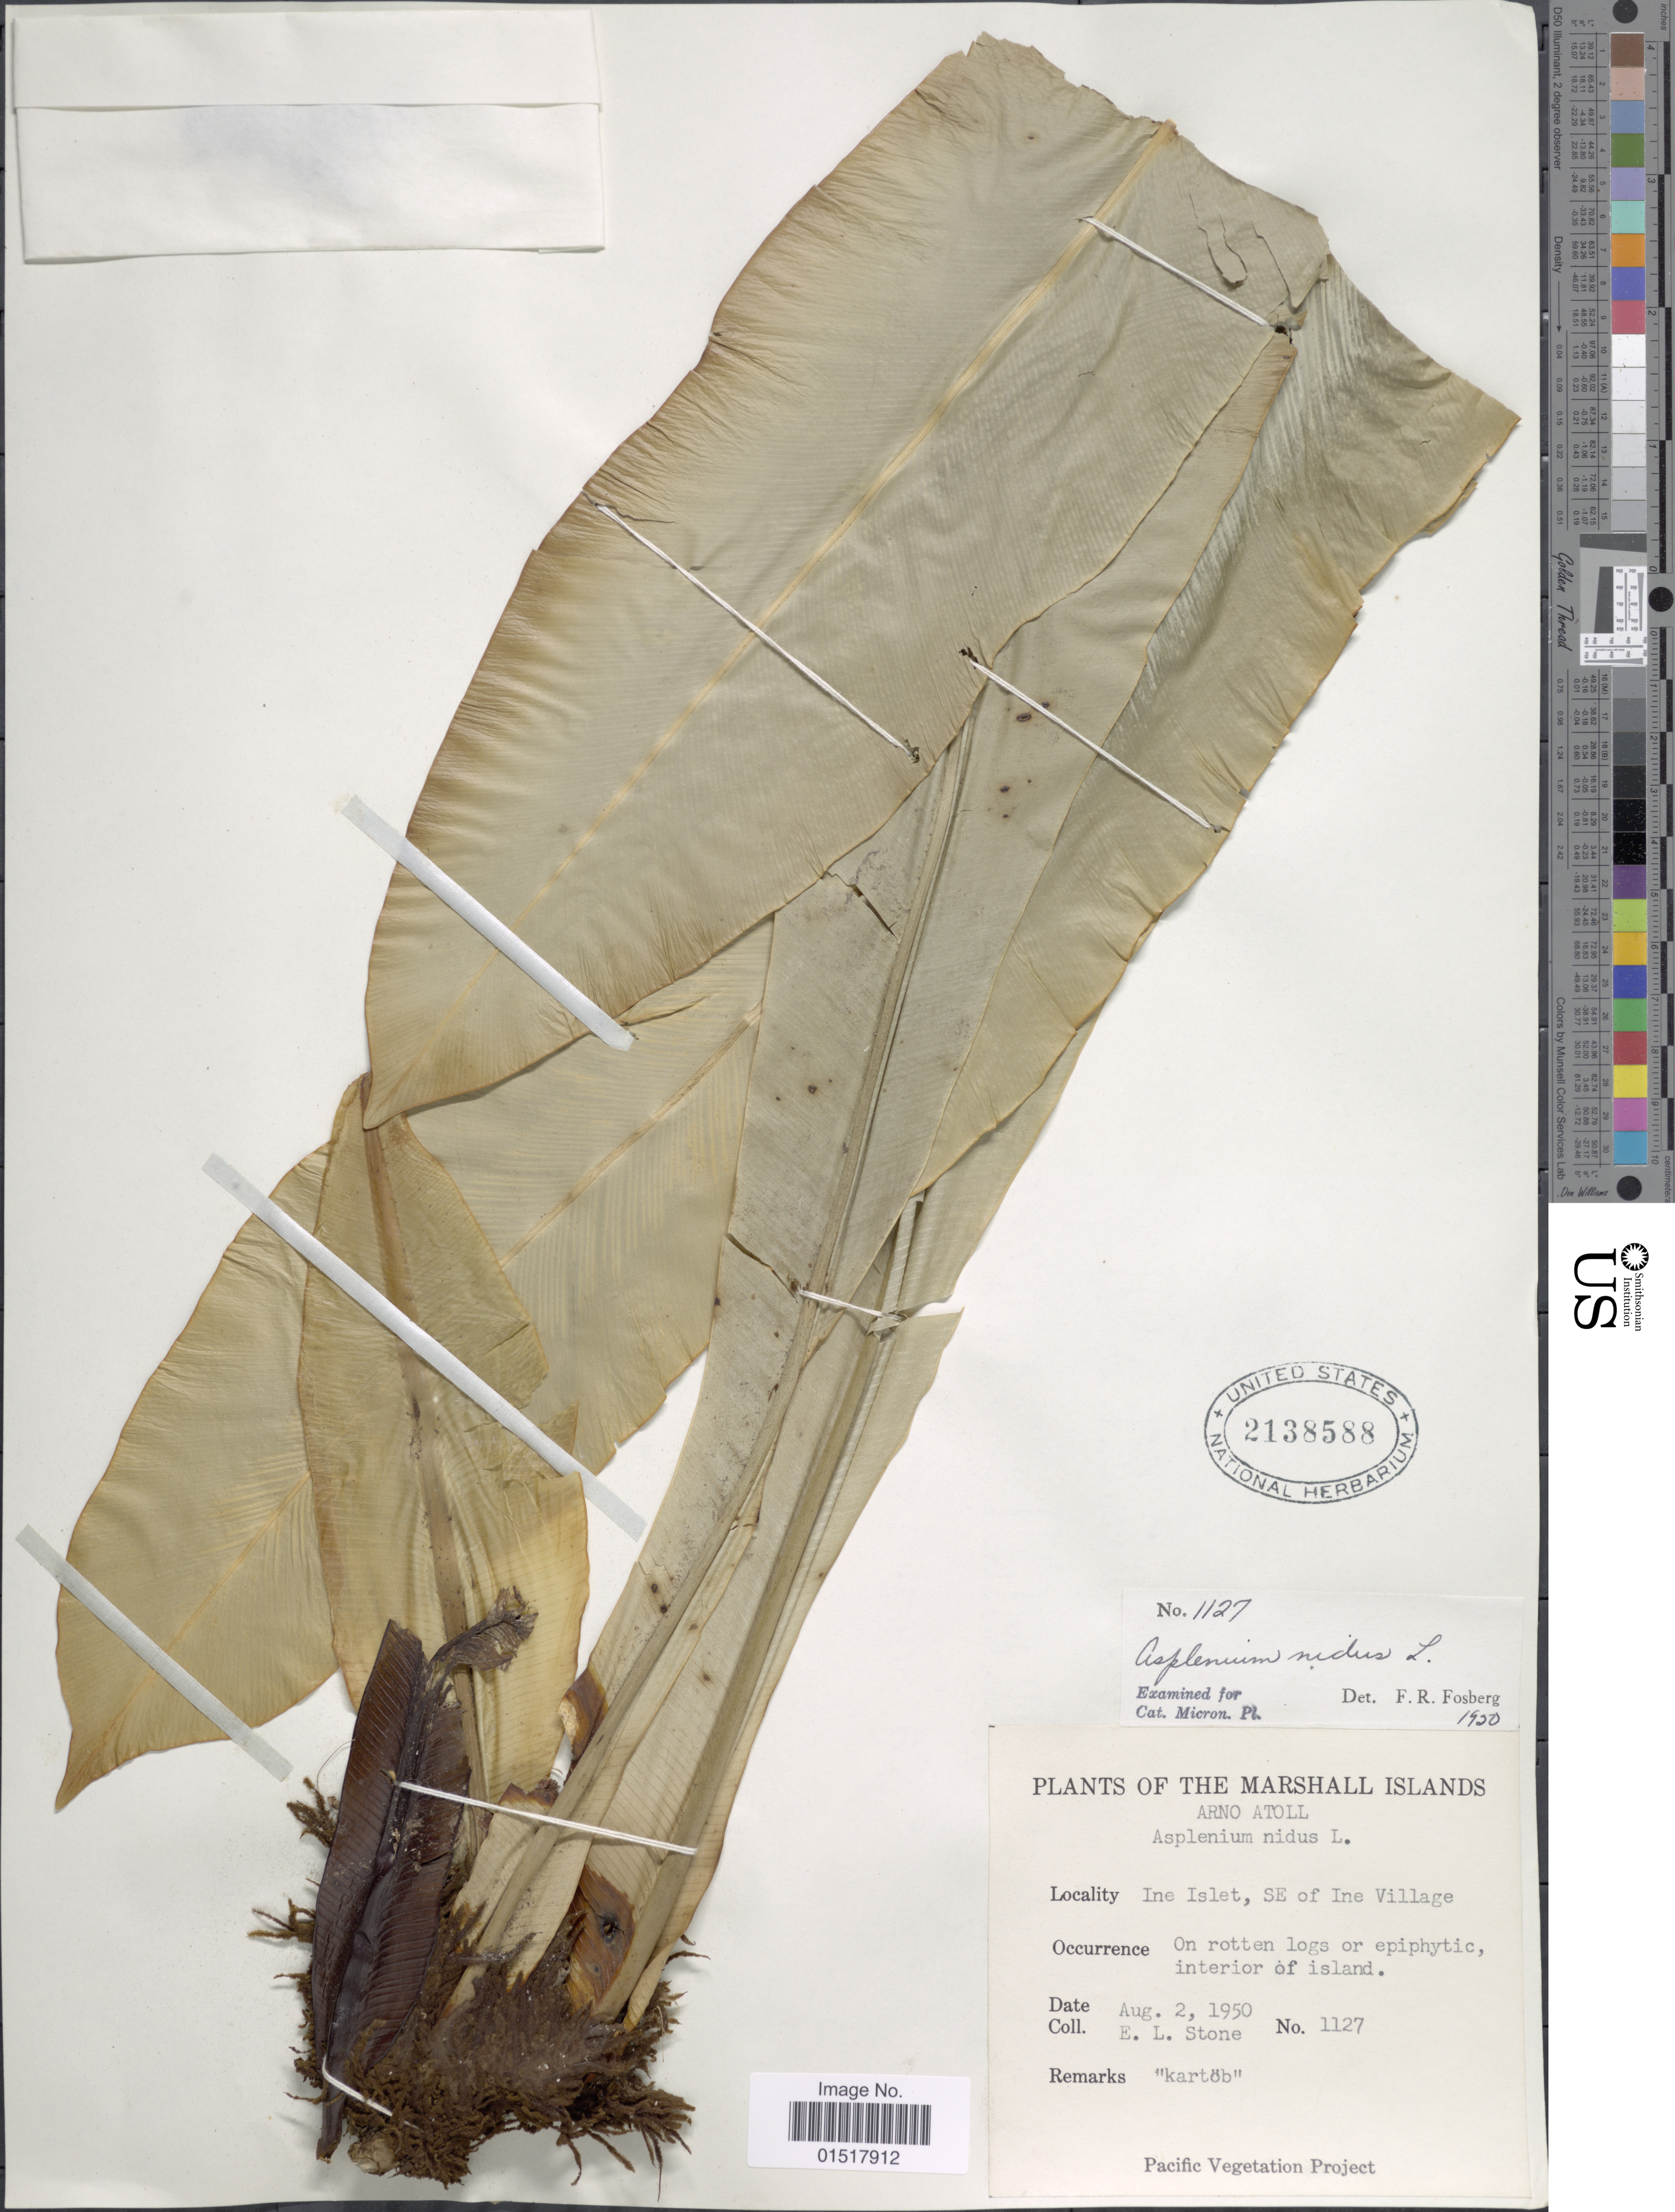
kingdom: Plantae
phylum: Tracheophyta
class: Polypodiopsida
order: Polypodiales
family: Aspleniaceae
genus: Asplenium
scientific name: Asplenium nidus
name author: L.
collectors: E. L. Stone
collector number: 1127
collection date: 1950-08-02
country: Marshall Islands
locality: Arno Atoll. Ine Islet, SE of Ine Village.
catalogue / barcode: US 2138588